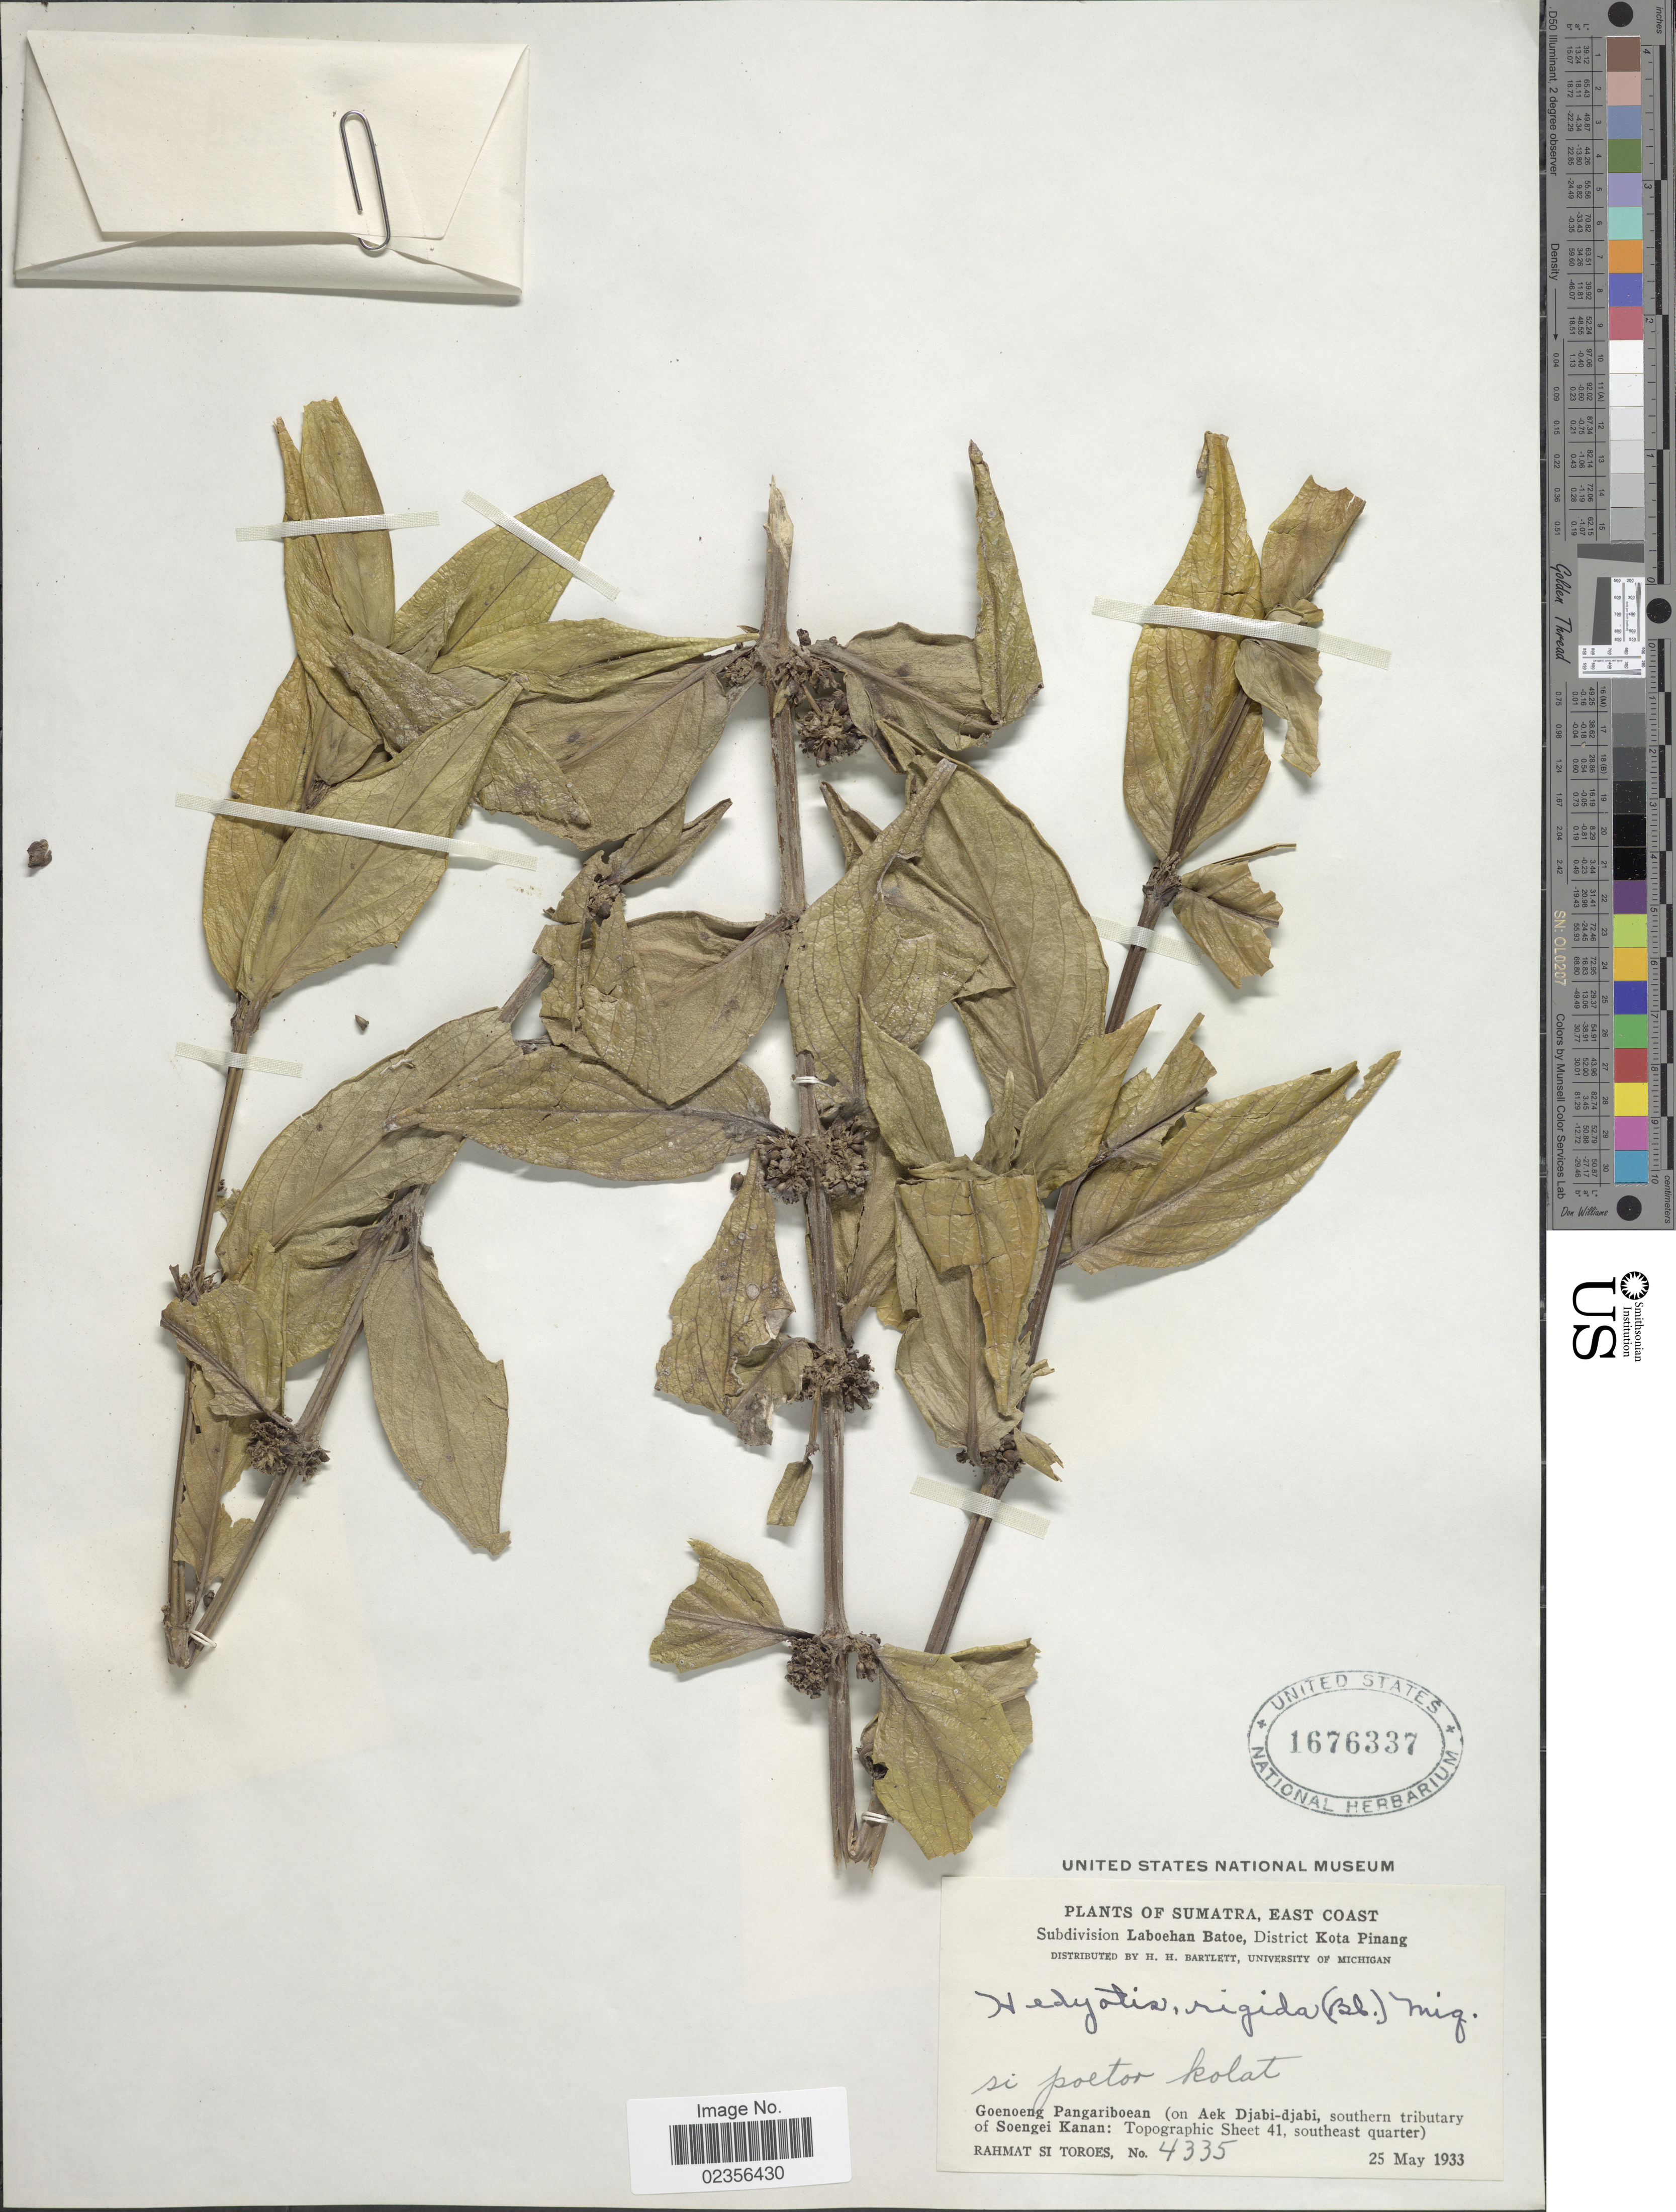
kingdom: Plantae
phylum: Tracheophyta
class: Magnoliopsida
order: Gentianales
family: Rubiaceae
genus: Hedyotis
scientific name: Hedyotis rigida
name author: (Blume) Walp.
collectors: Rahmat Si Boeea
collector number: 4335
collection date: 1933-05-25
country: Indonesia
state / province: Sumatra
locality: Sumatra (East Coast) Si Poetor Kolat, Goenoeng Pangariboean (on Aek Djabi-djabi, southern tributary of Soengei Kanan (Topographic Sheet 41, soitheast quarter). Si Poetor kolat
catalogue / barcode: US 1676337